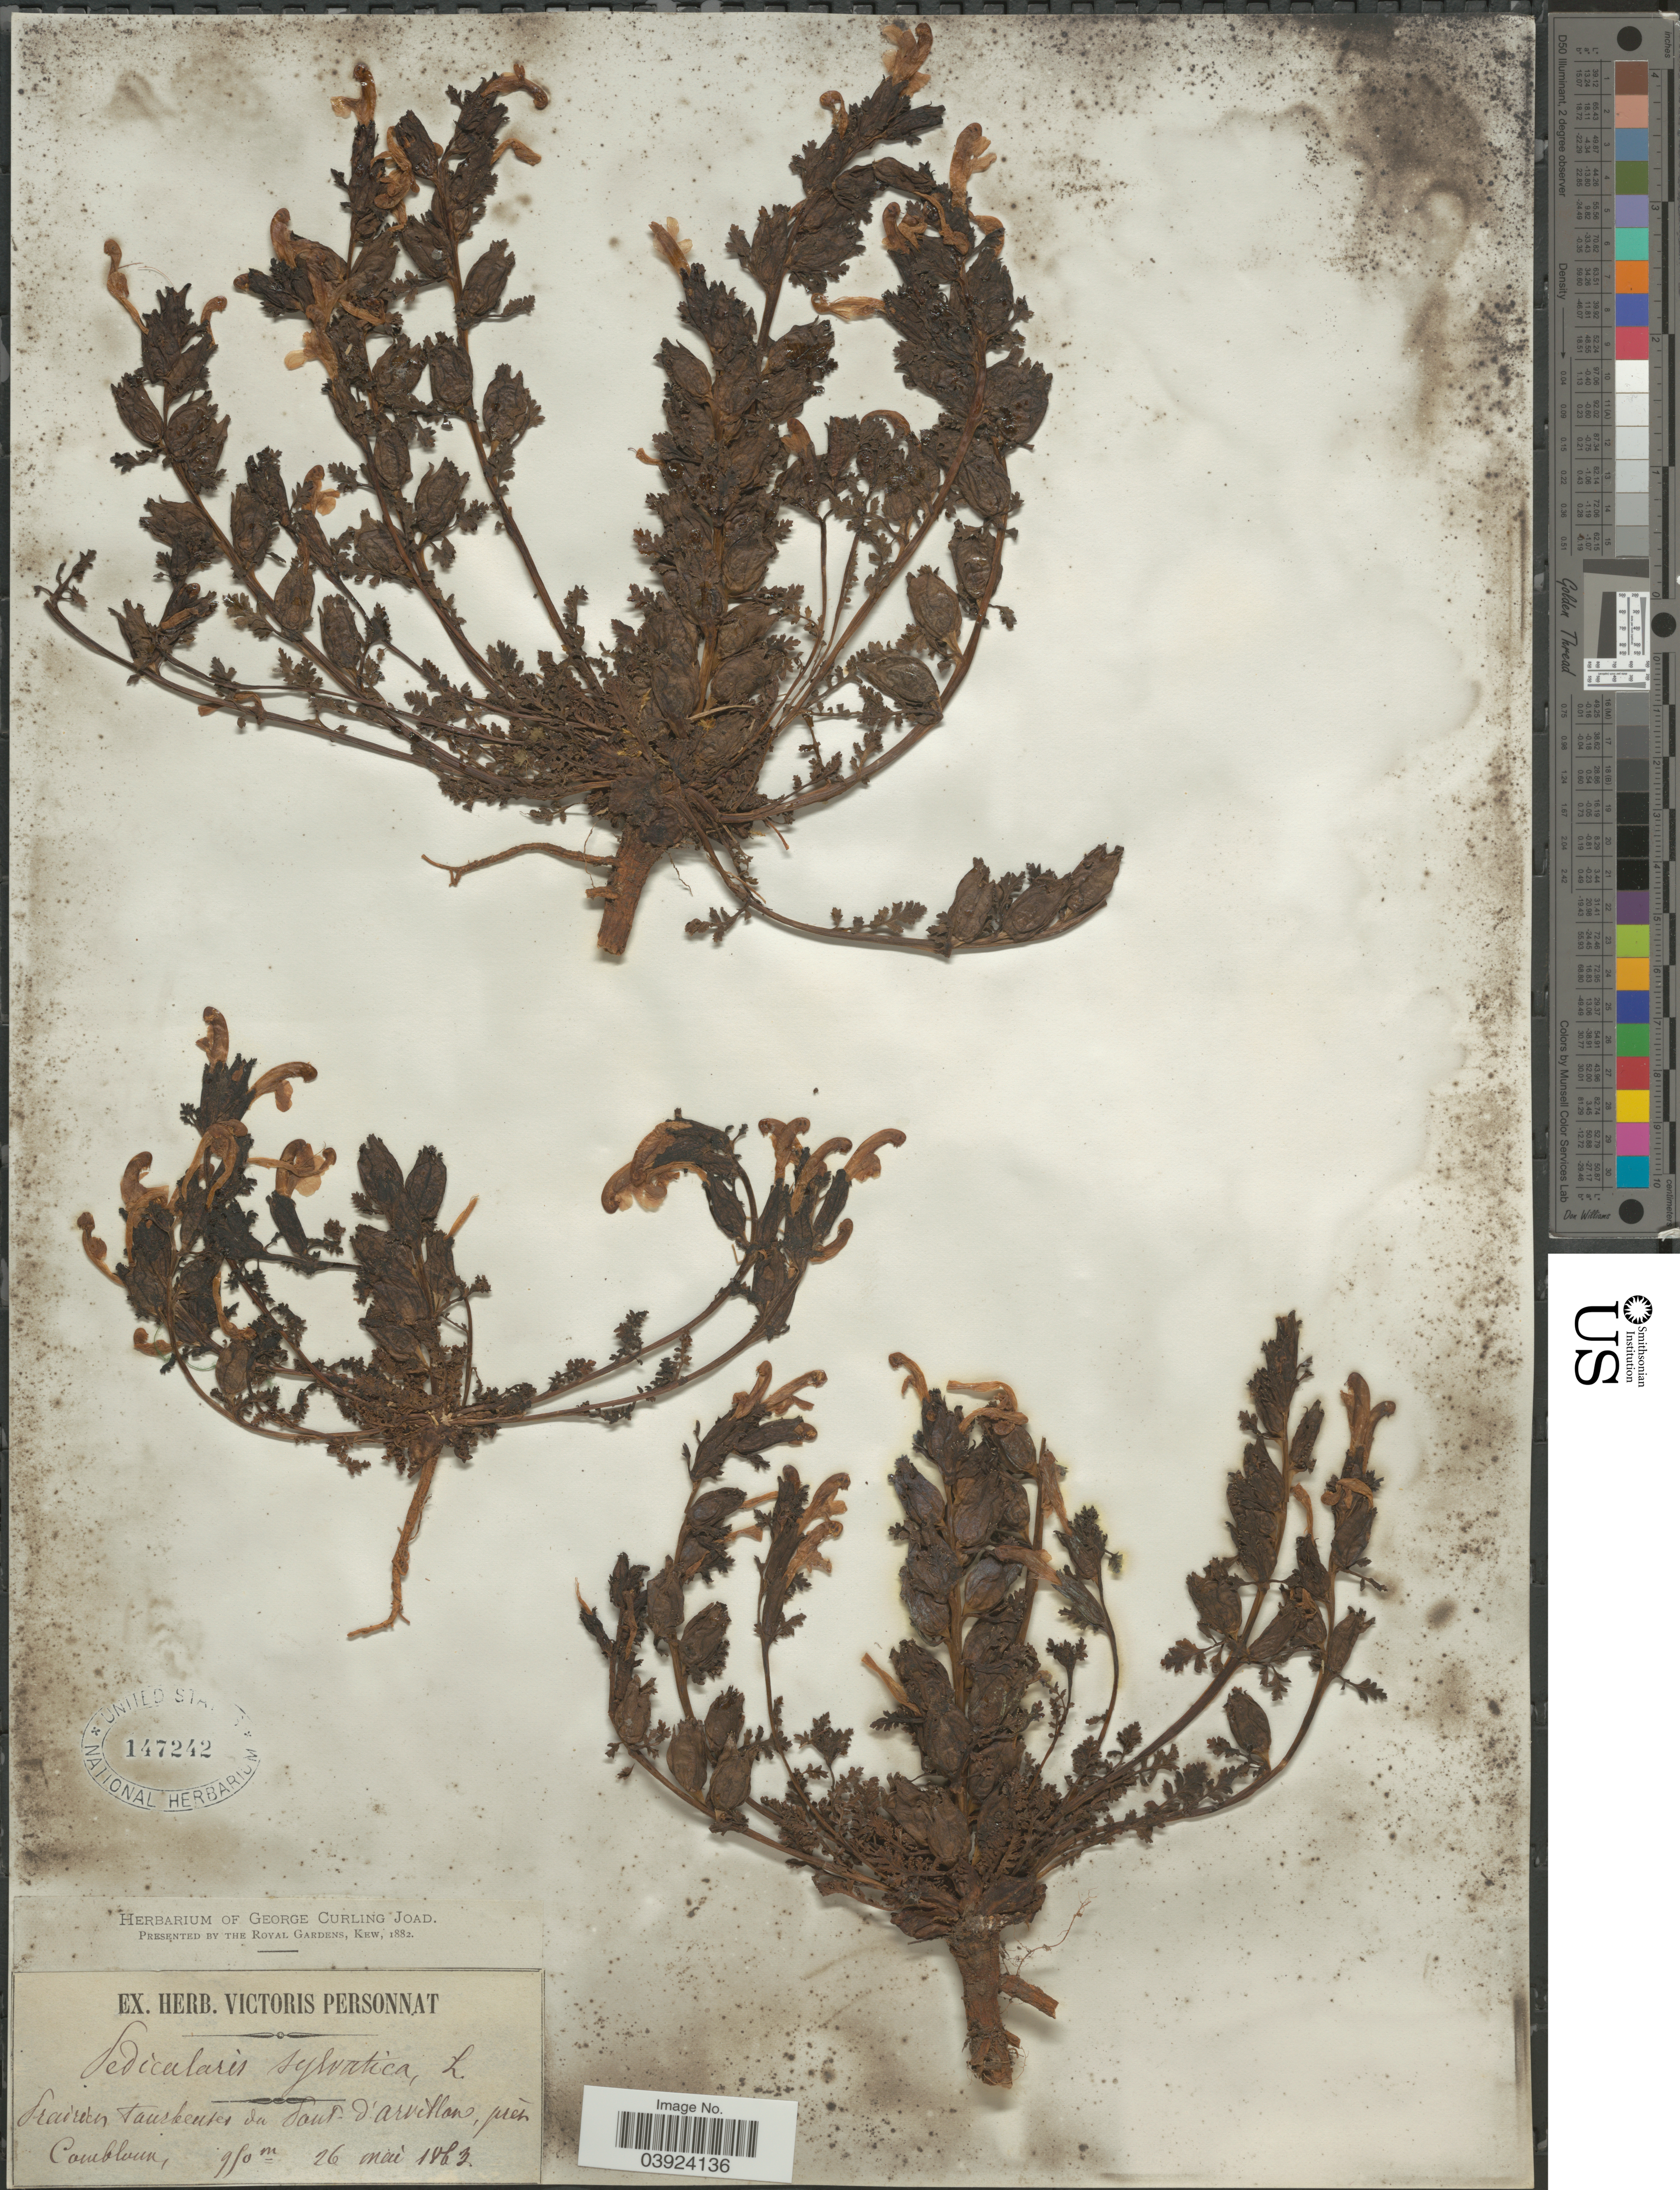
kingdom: Plantae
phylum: Tracheophyta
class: Magnoliopsida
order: Lamiales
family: Orobanchaceae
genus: Pedicularis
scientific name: Pedicularis sylvatica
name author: L.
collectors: ex herb. Victoris Personnat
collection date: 1863-05-26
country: France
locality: Prairies taurbeutes du Sout d'Arvillan, prés Camblain.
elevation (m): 950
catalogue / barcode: US 147242